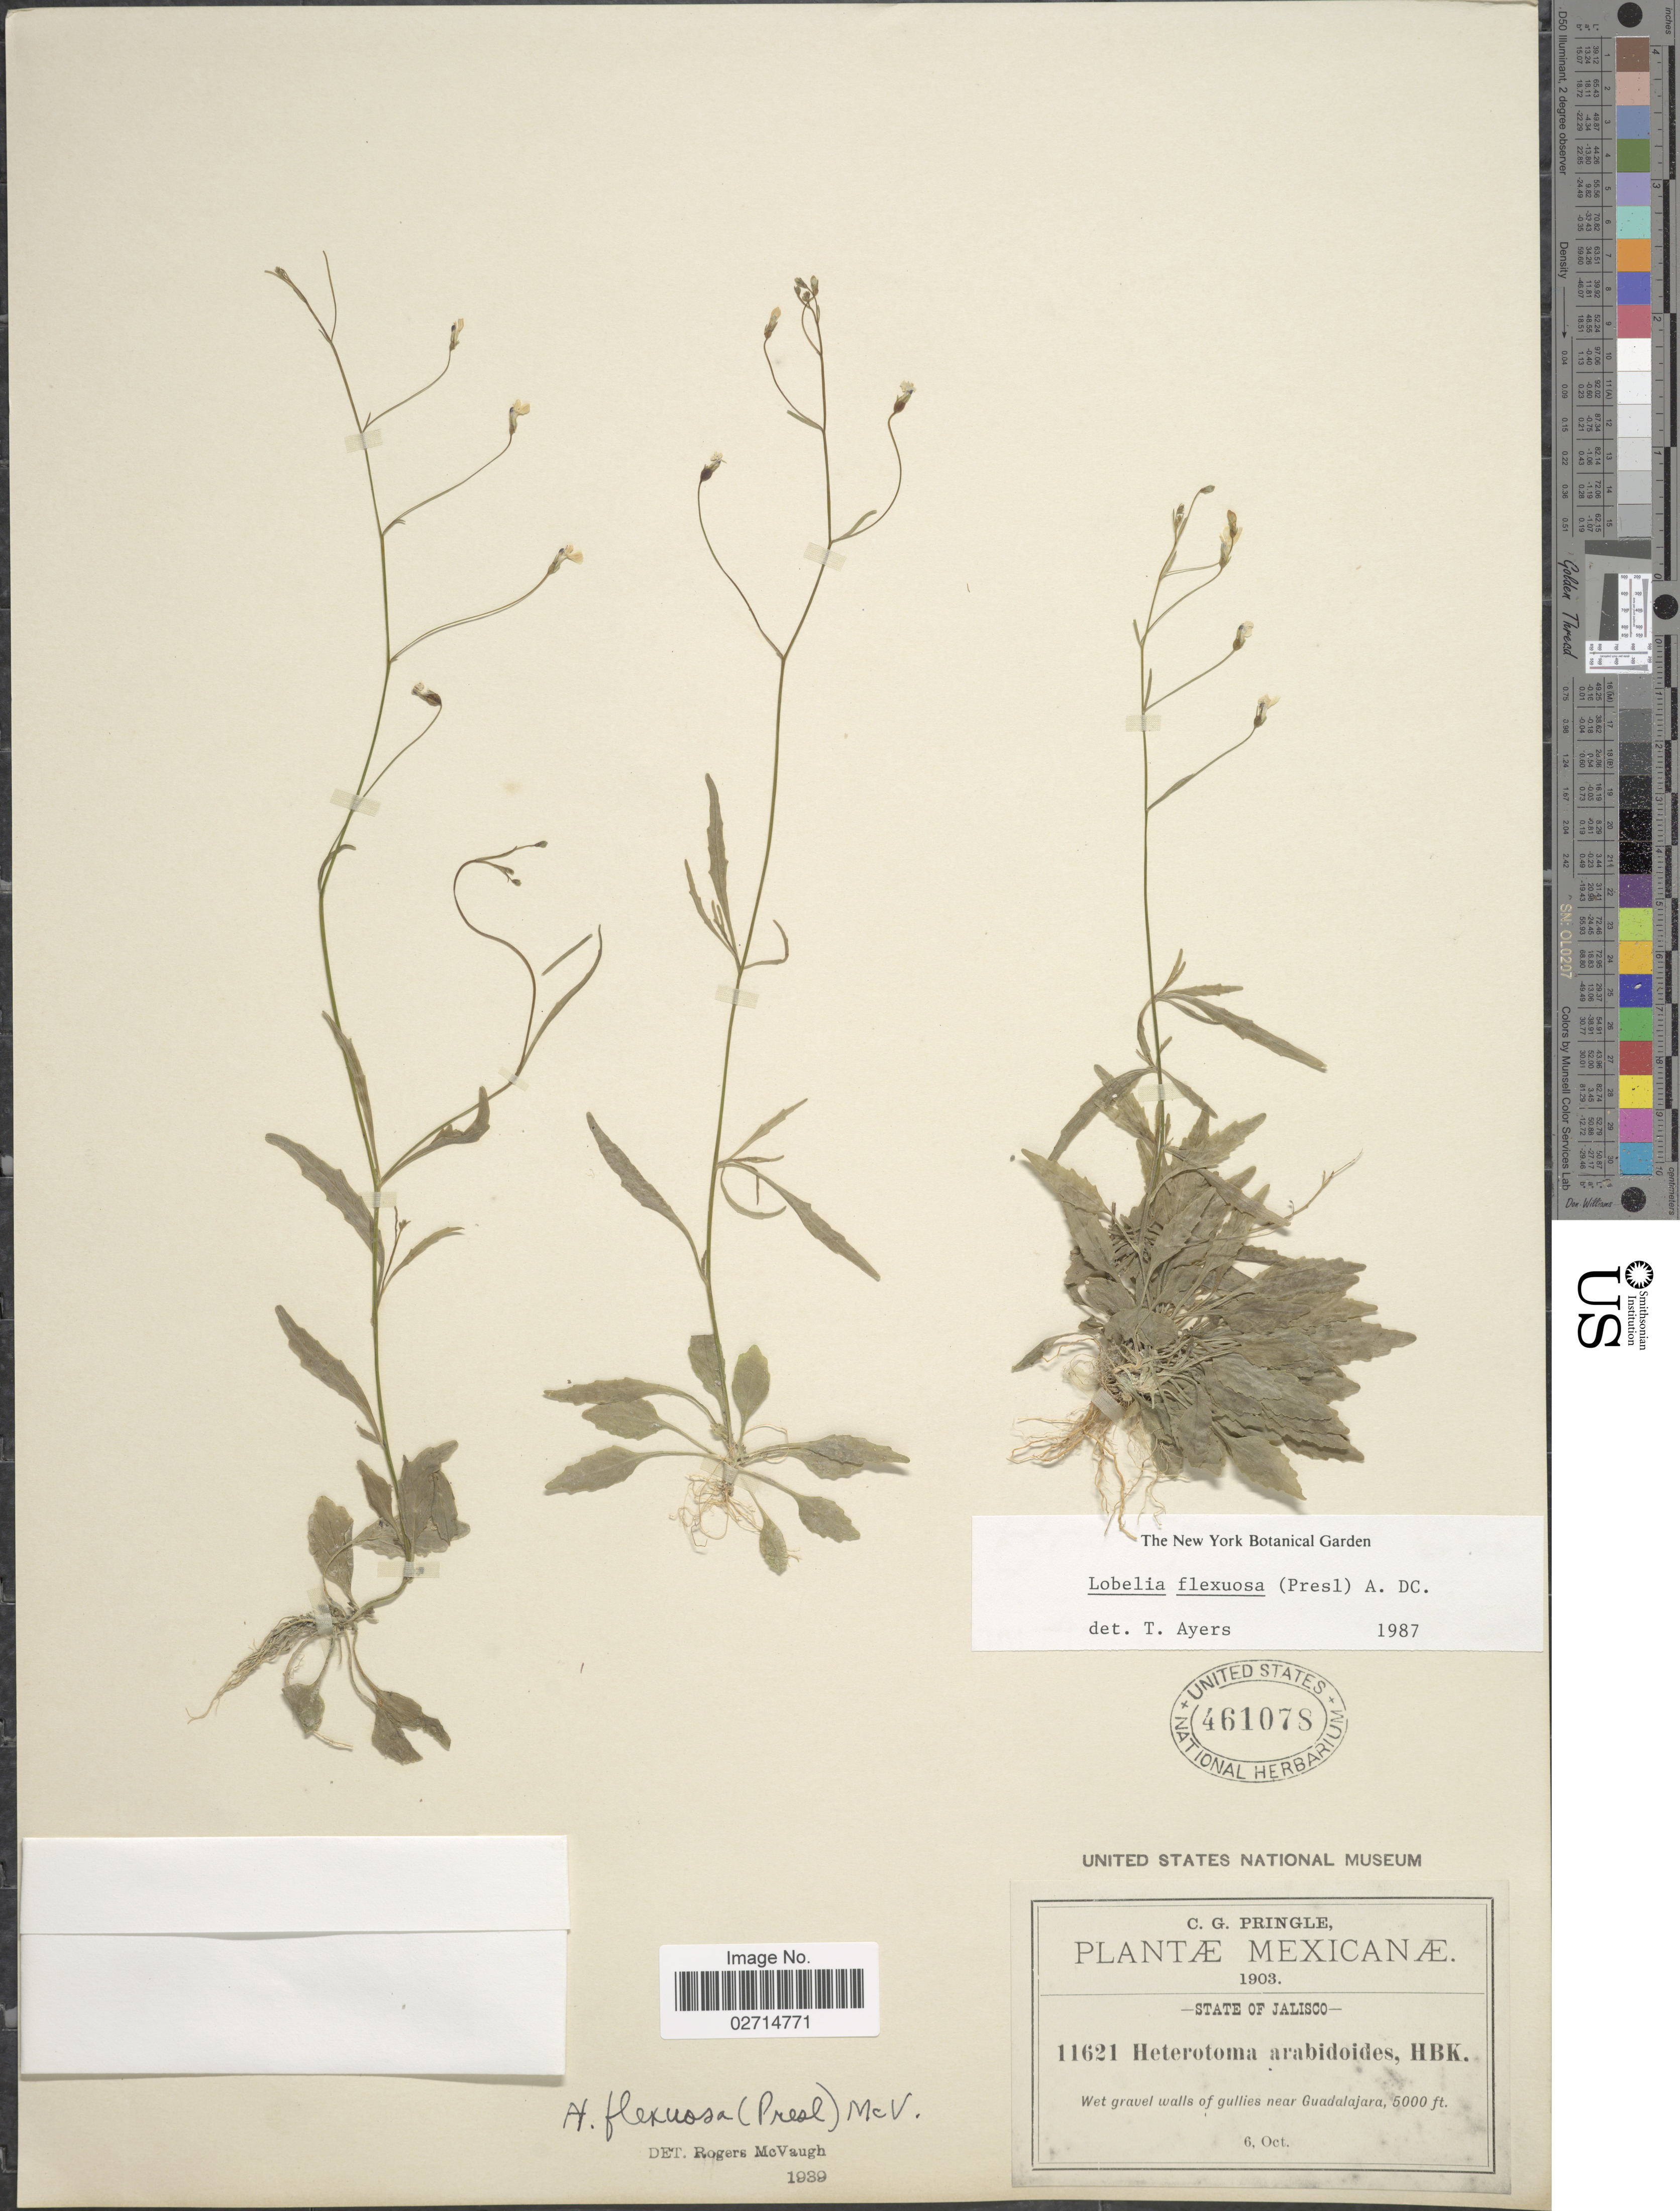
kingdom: Plantae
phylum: Tracheophyta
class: Magnoliopsida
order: Asterales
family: Campanulaceae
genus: Lobelia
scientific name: Lobelia flexuosa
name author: (C. Presl) A. DC.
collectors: C. G. Pringle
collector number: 11621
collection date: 1903-10-06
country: Mexico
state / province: Jalisco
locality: Wet gravel walls of gullies near Guadalajara.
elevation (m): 1524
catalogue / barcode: US 461078